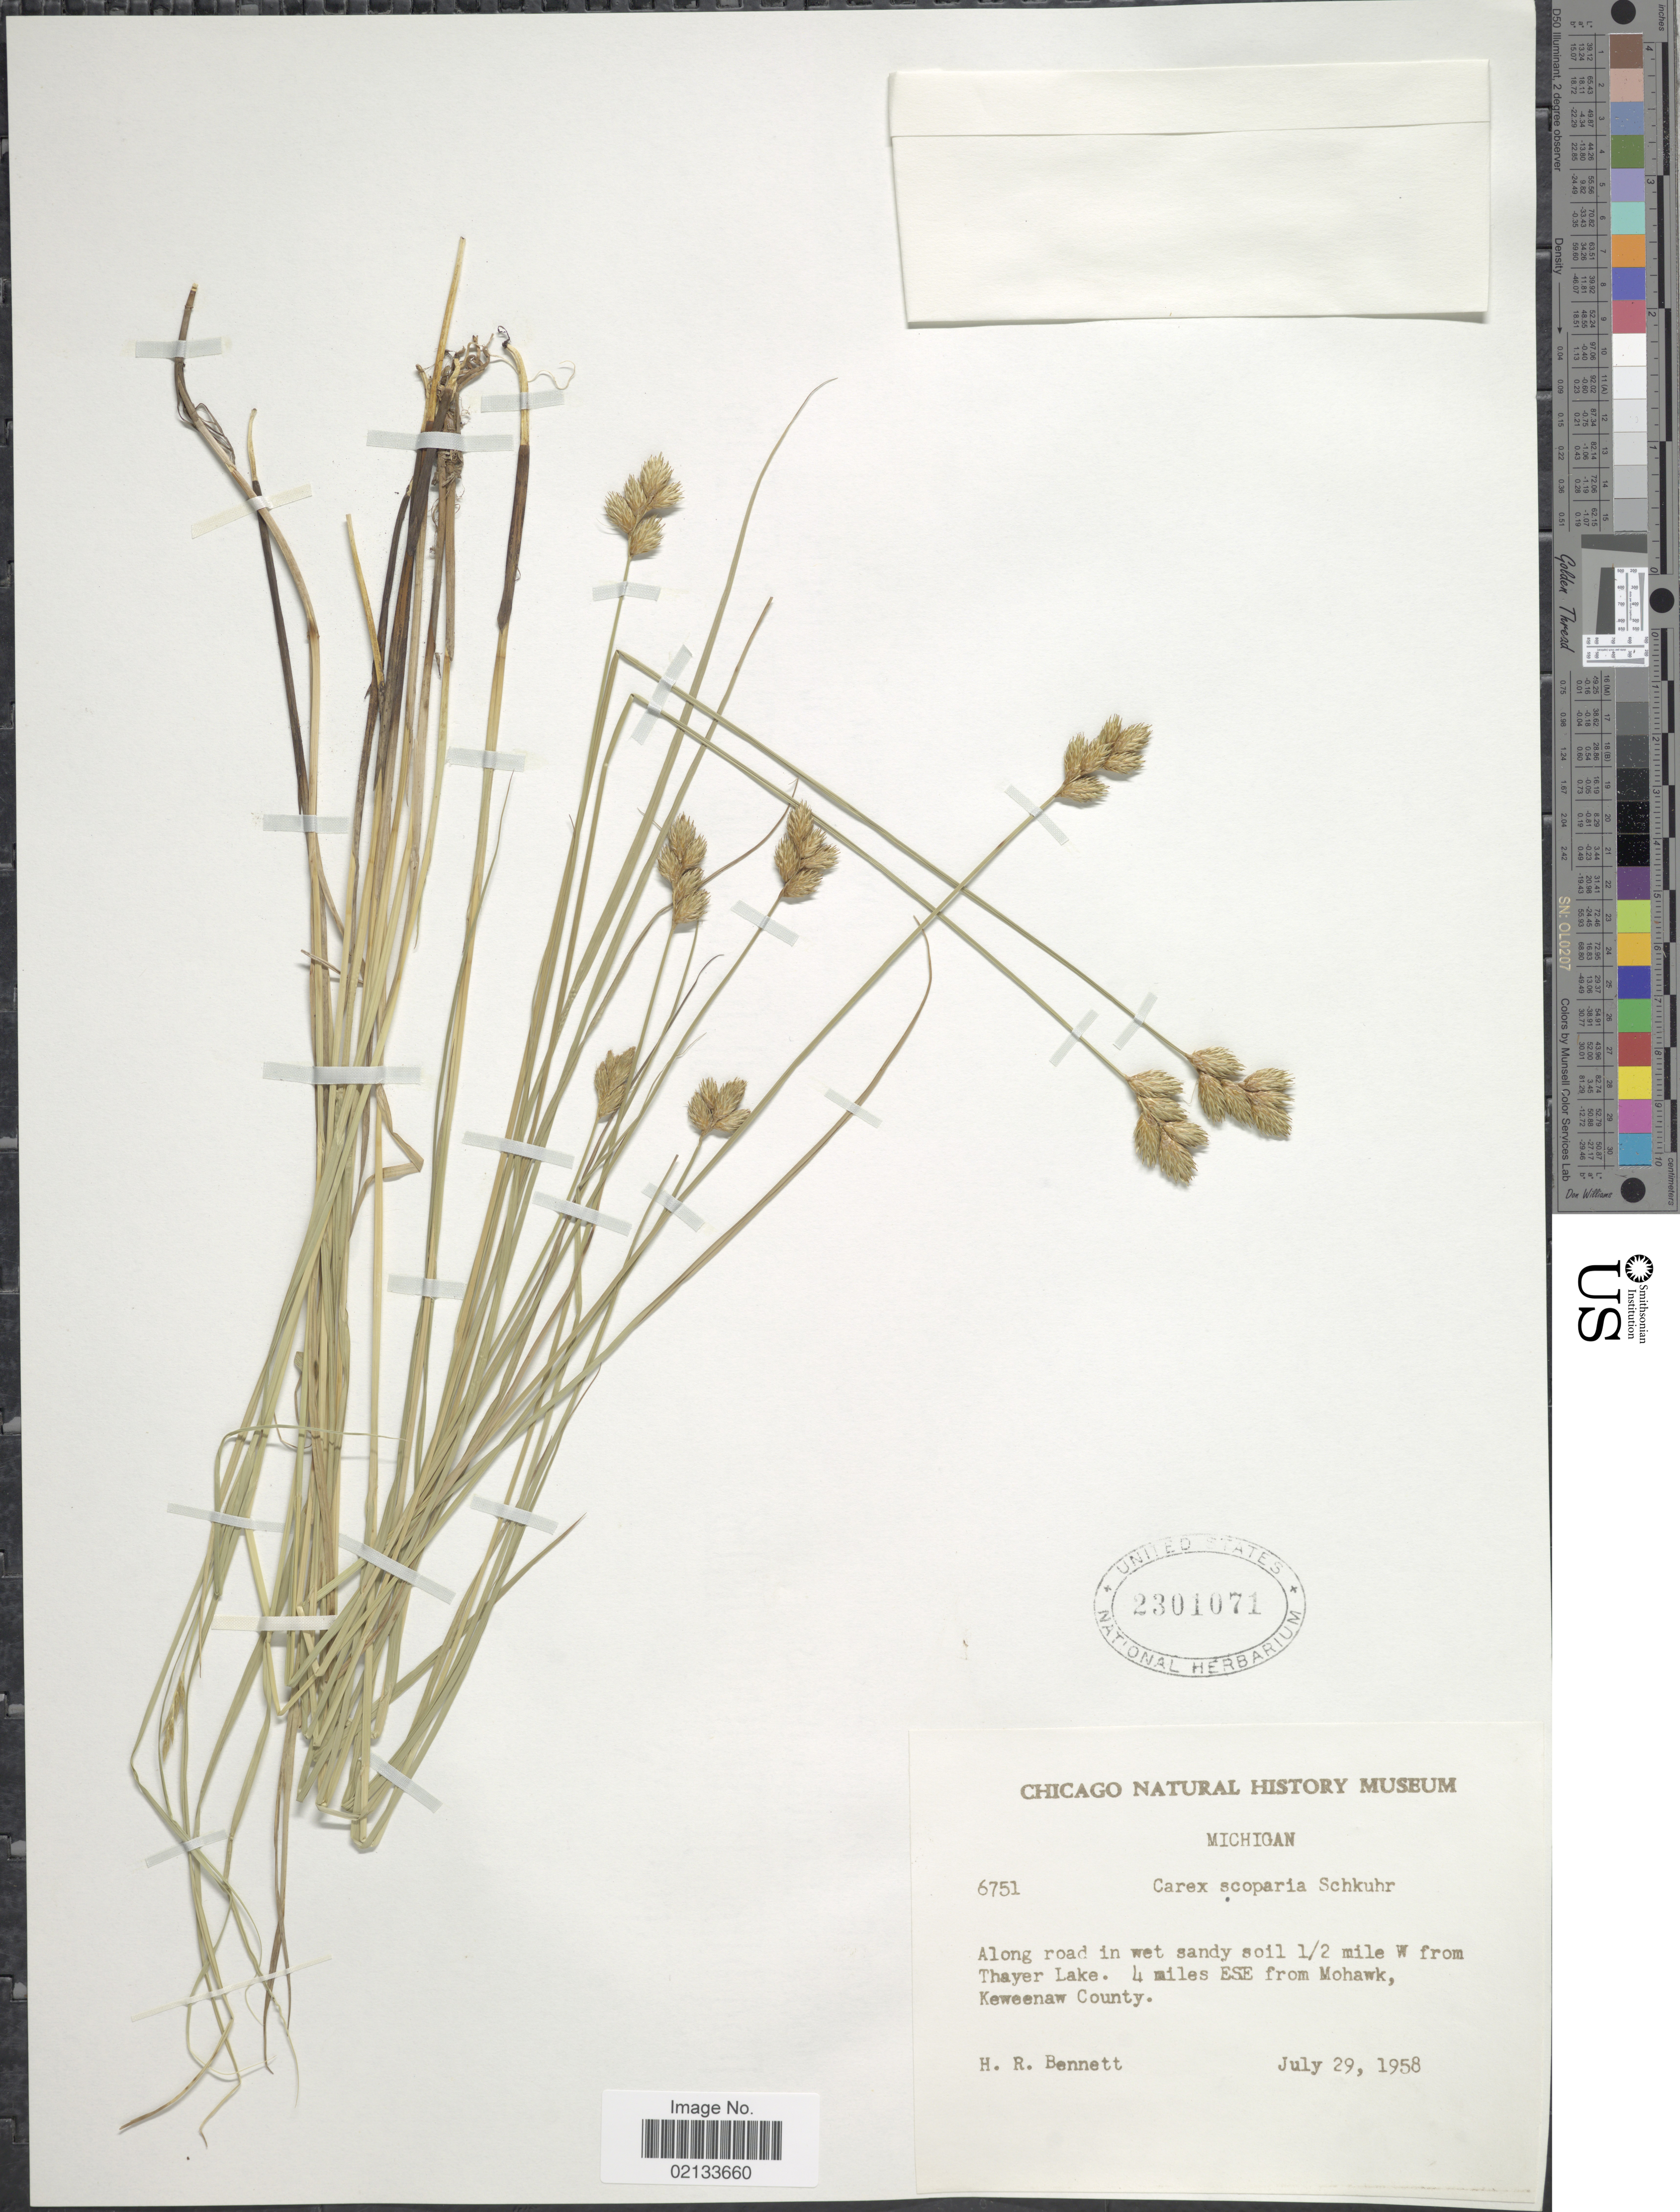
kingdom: Plantae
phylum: Tracheophyta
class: Liliopsida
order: Poales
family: Cyperaceae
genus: Carex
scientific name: Carex scoparia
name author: Schkuhr ex Willd.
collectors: H. R. Bennett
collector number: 6751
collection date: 1958-07-29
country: United States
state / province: Michigan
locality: Along road in wet sandy soil ½ mile W from Thayer Lake. 4 miles ESE from Mohawk, Keweenaw County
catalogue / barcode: US 2301071